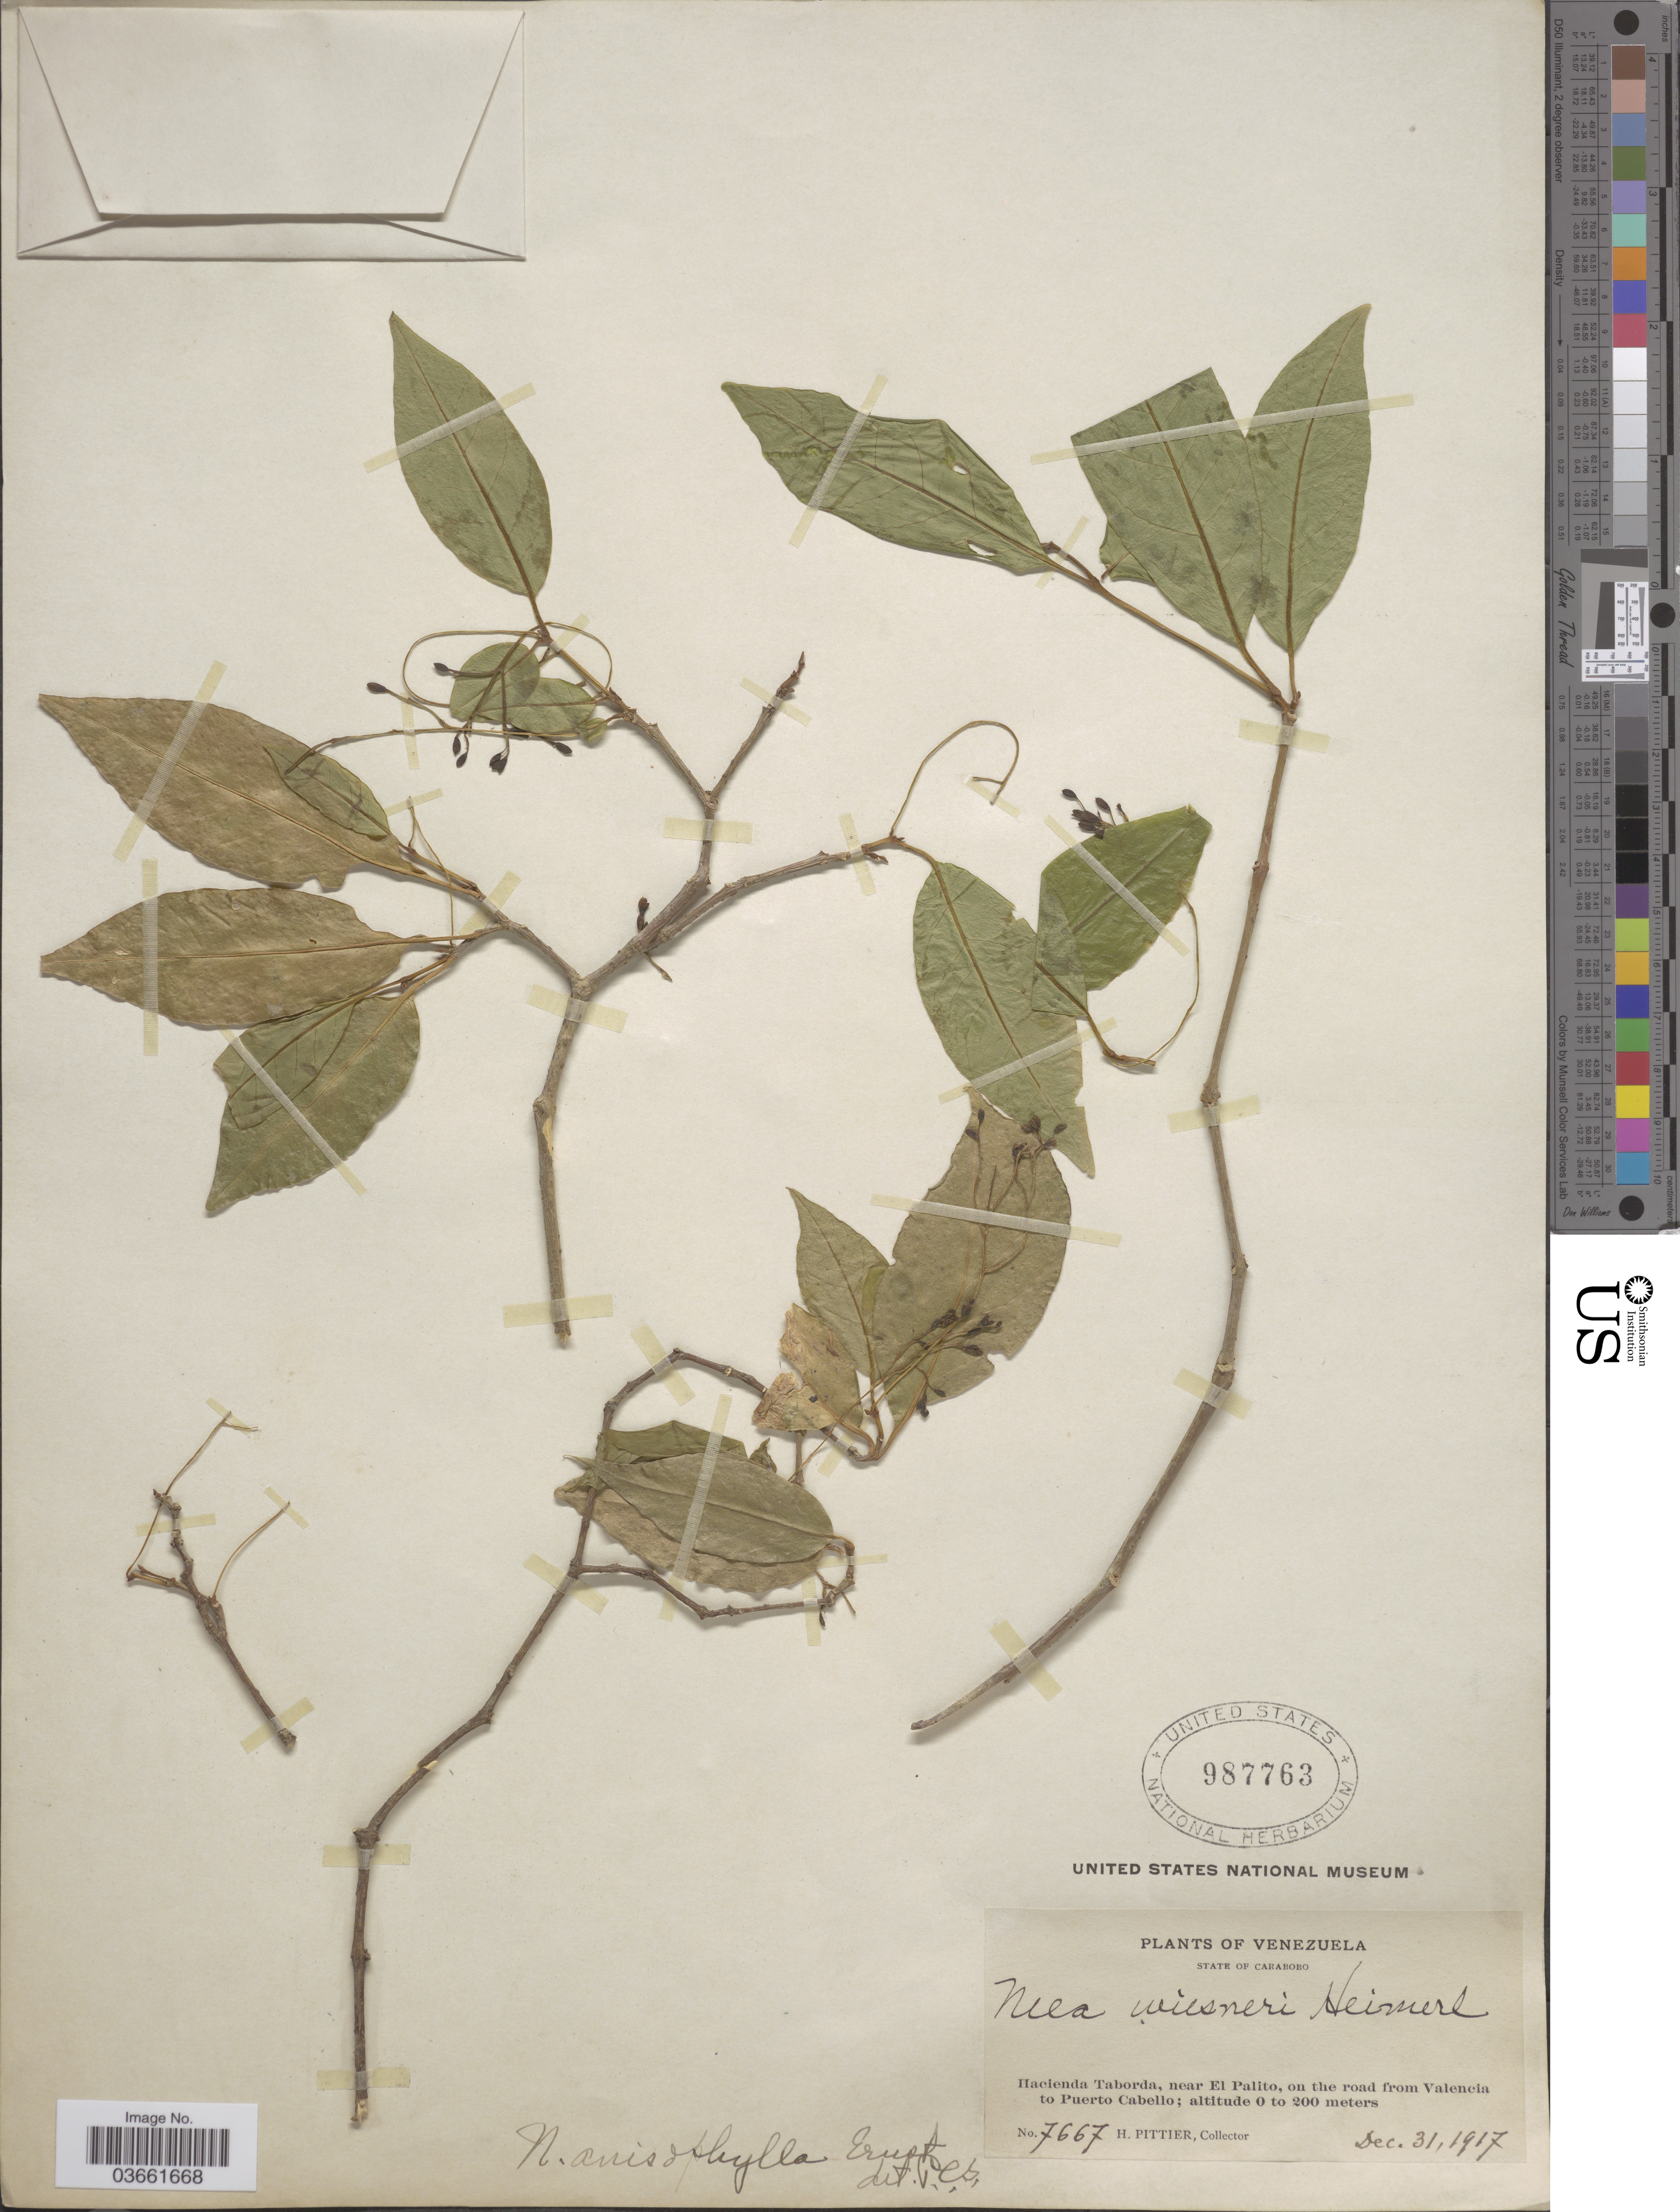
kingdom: Plantae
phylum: Tracheophyta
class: Magnoliopsida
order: Caryophyllales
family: Nyctaginaceae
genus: Neea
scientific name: Neea anisophylla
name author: Ernst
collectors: H. F. Pittier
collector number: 7667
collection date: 1917-12-31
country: Venezuela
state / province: Carabobo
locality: Hacienda Taborda, near El Palito, on the road from Valencia to Puerto Cabello.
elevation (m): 0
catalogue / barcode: US 987763